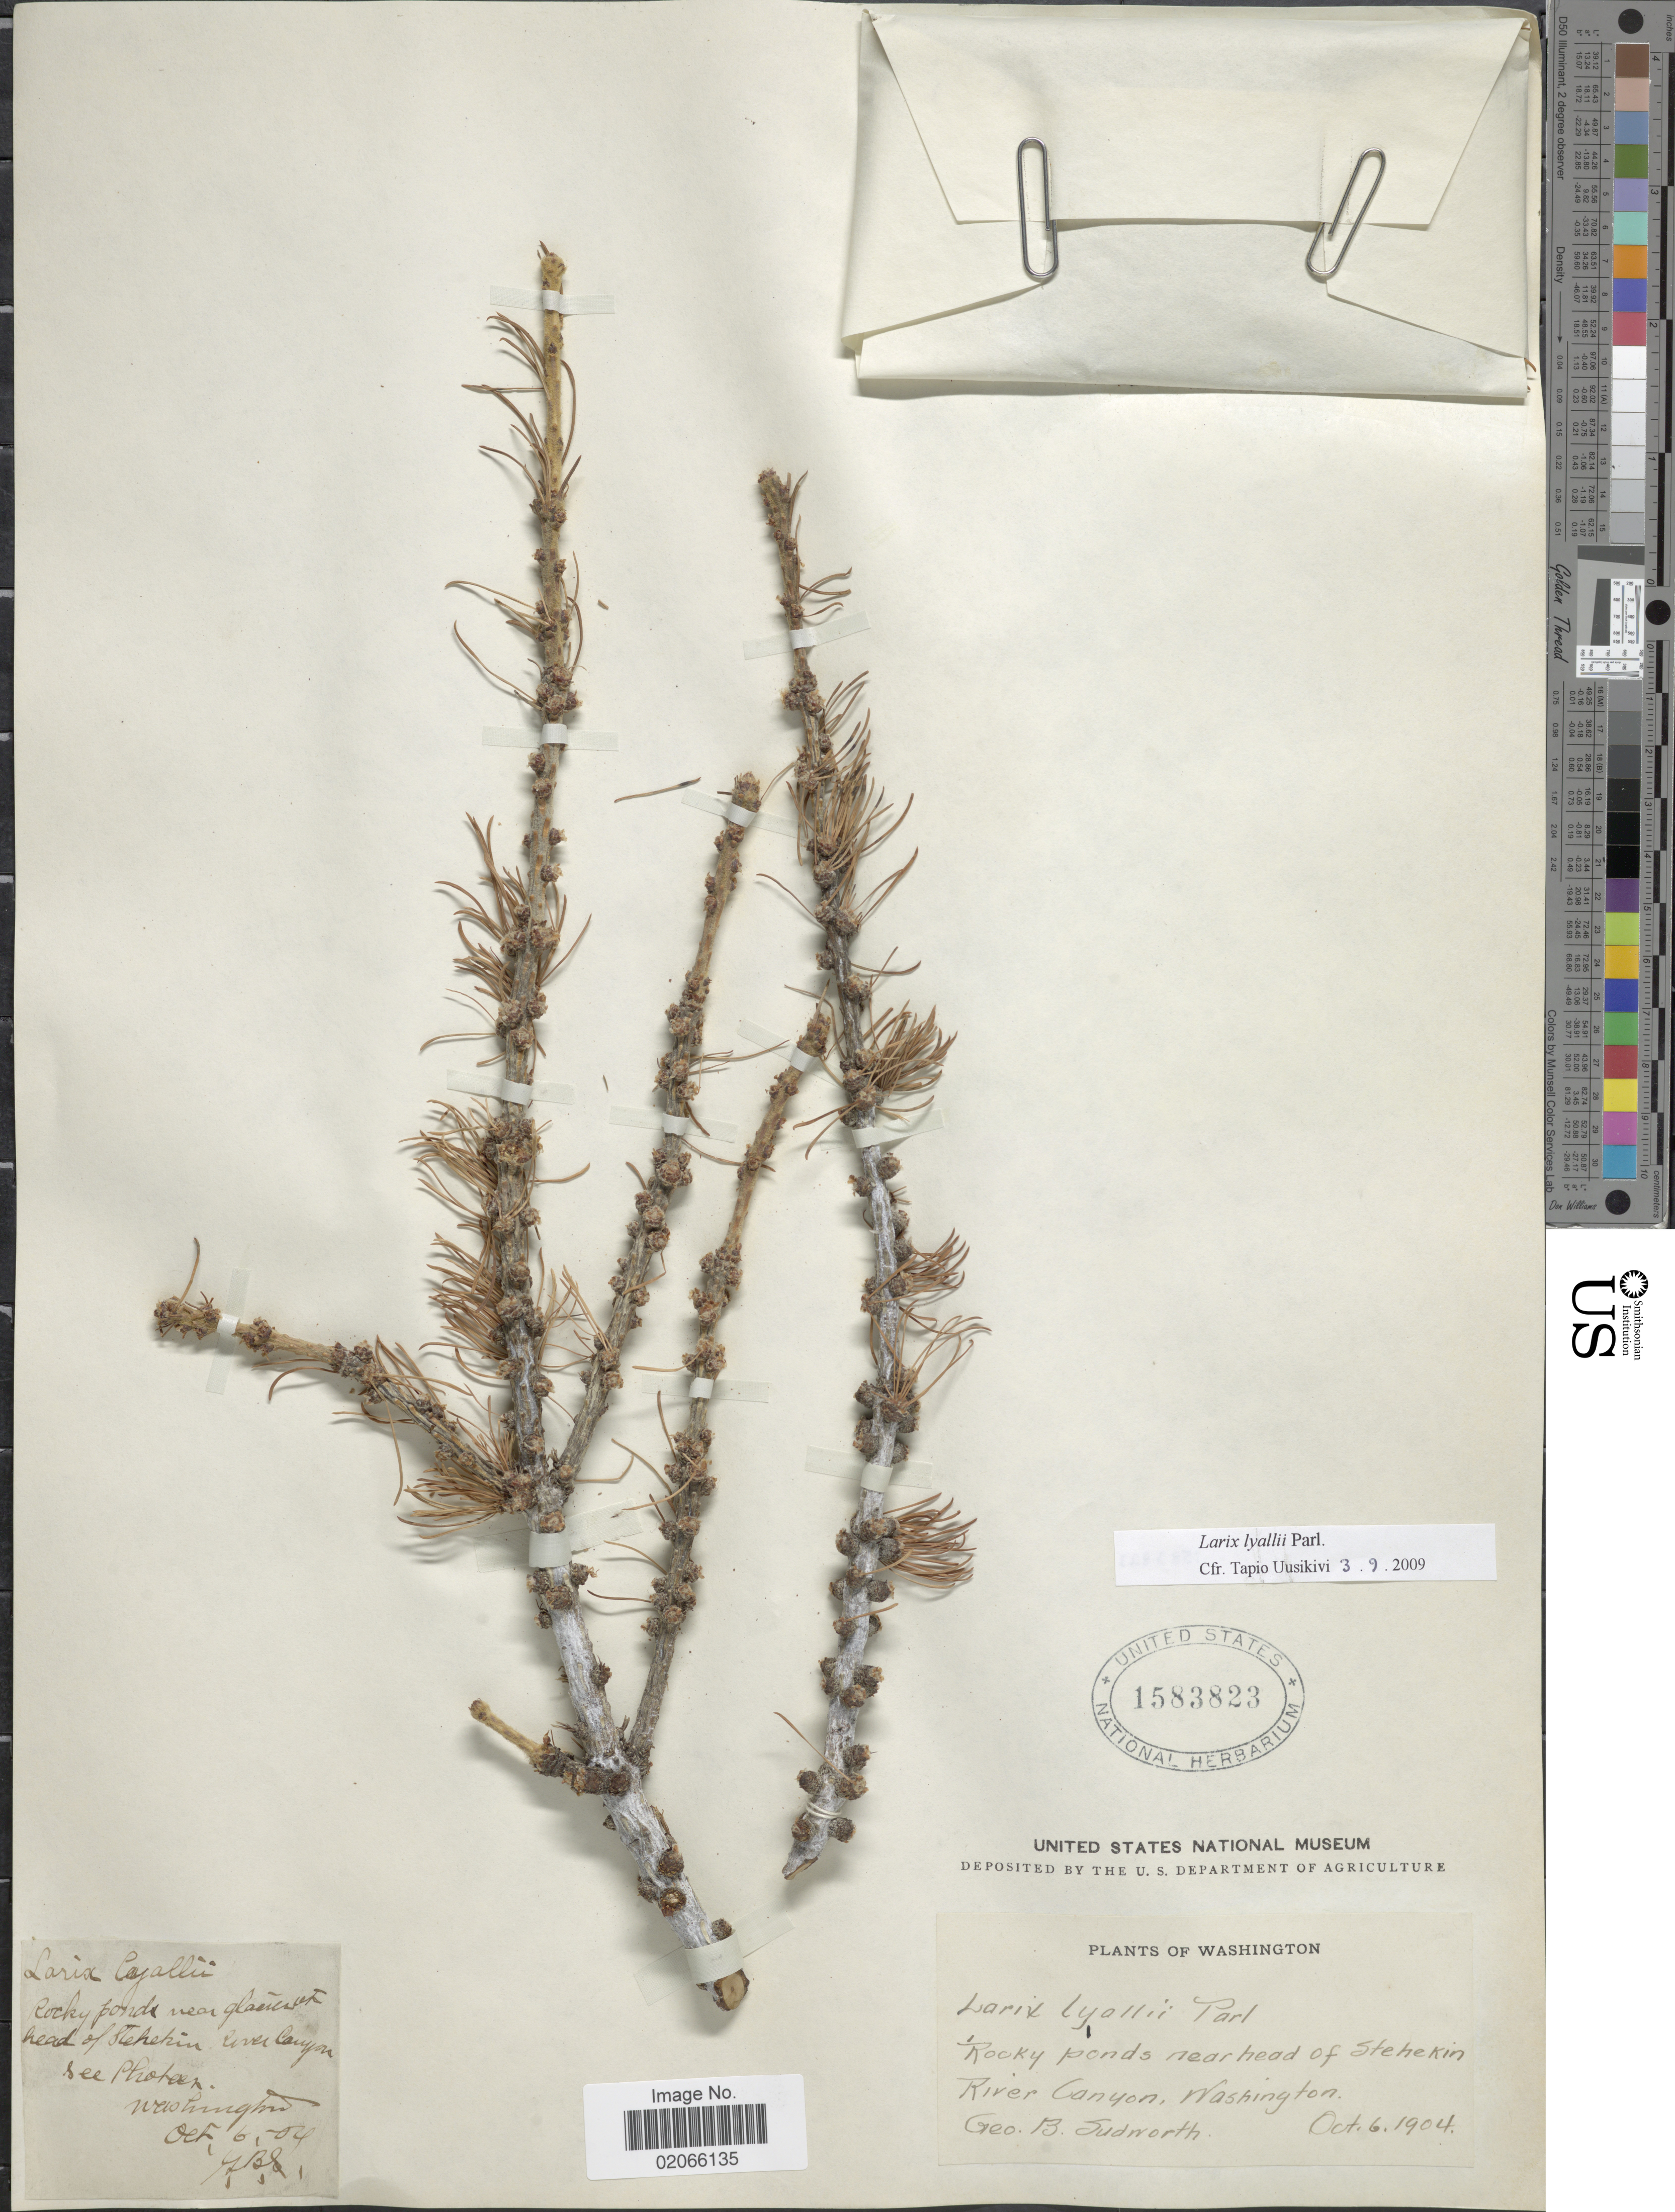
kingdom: Plantae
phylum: Tracheophyta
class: Pinopsida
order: Pinales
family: Pinaceae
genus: Larix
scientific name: Larix lyallii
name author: Parl.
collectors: G. B. Sudworth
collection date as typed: Transcribed d/m/y: 6/10/64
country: United States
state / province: Washington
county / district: Chelan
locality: Washington, Rocky ponds near head of Stehekin, River Canyon, washington.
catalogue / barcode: US 1583823